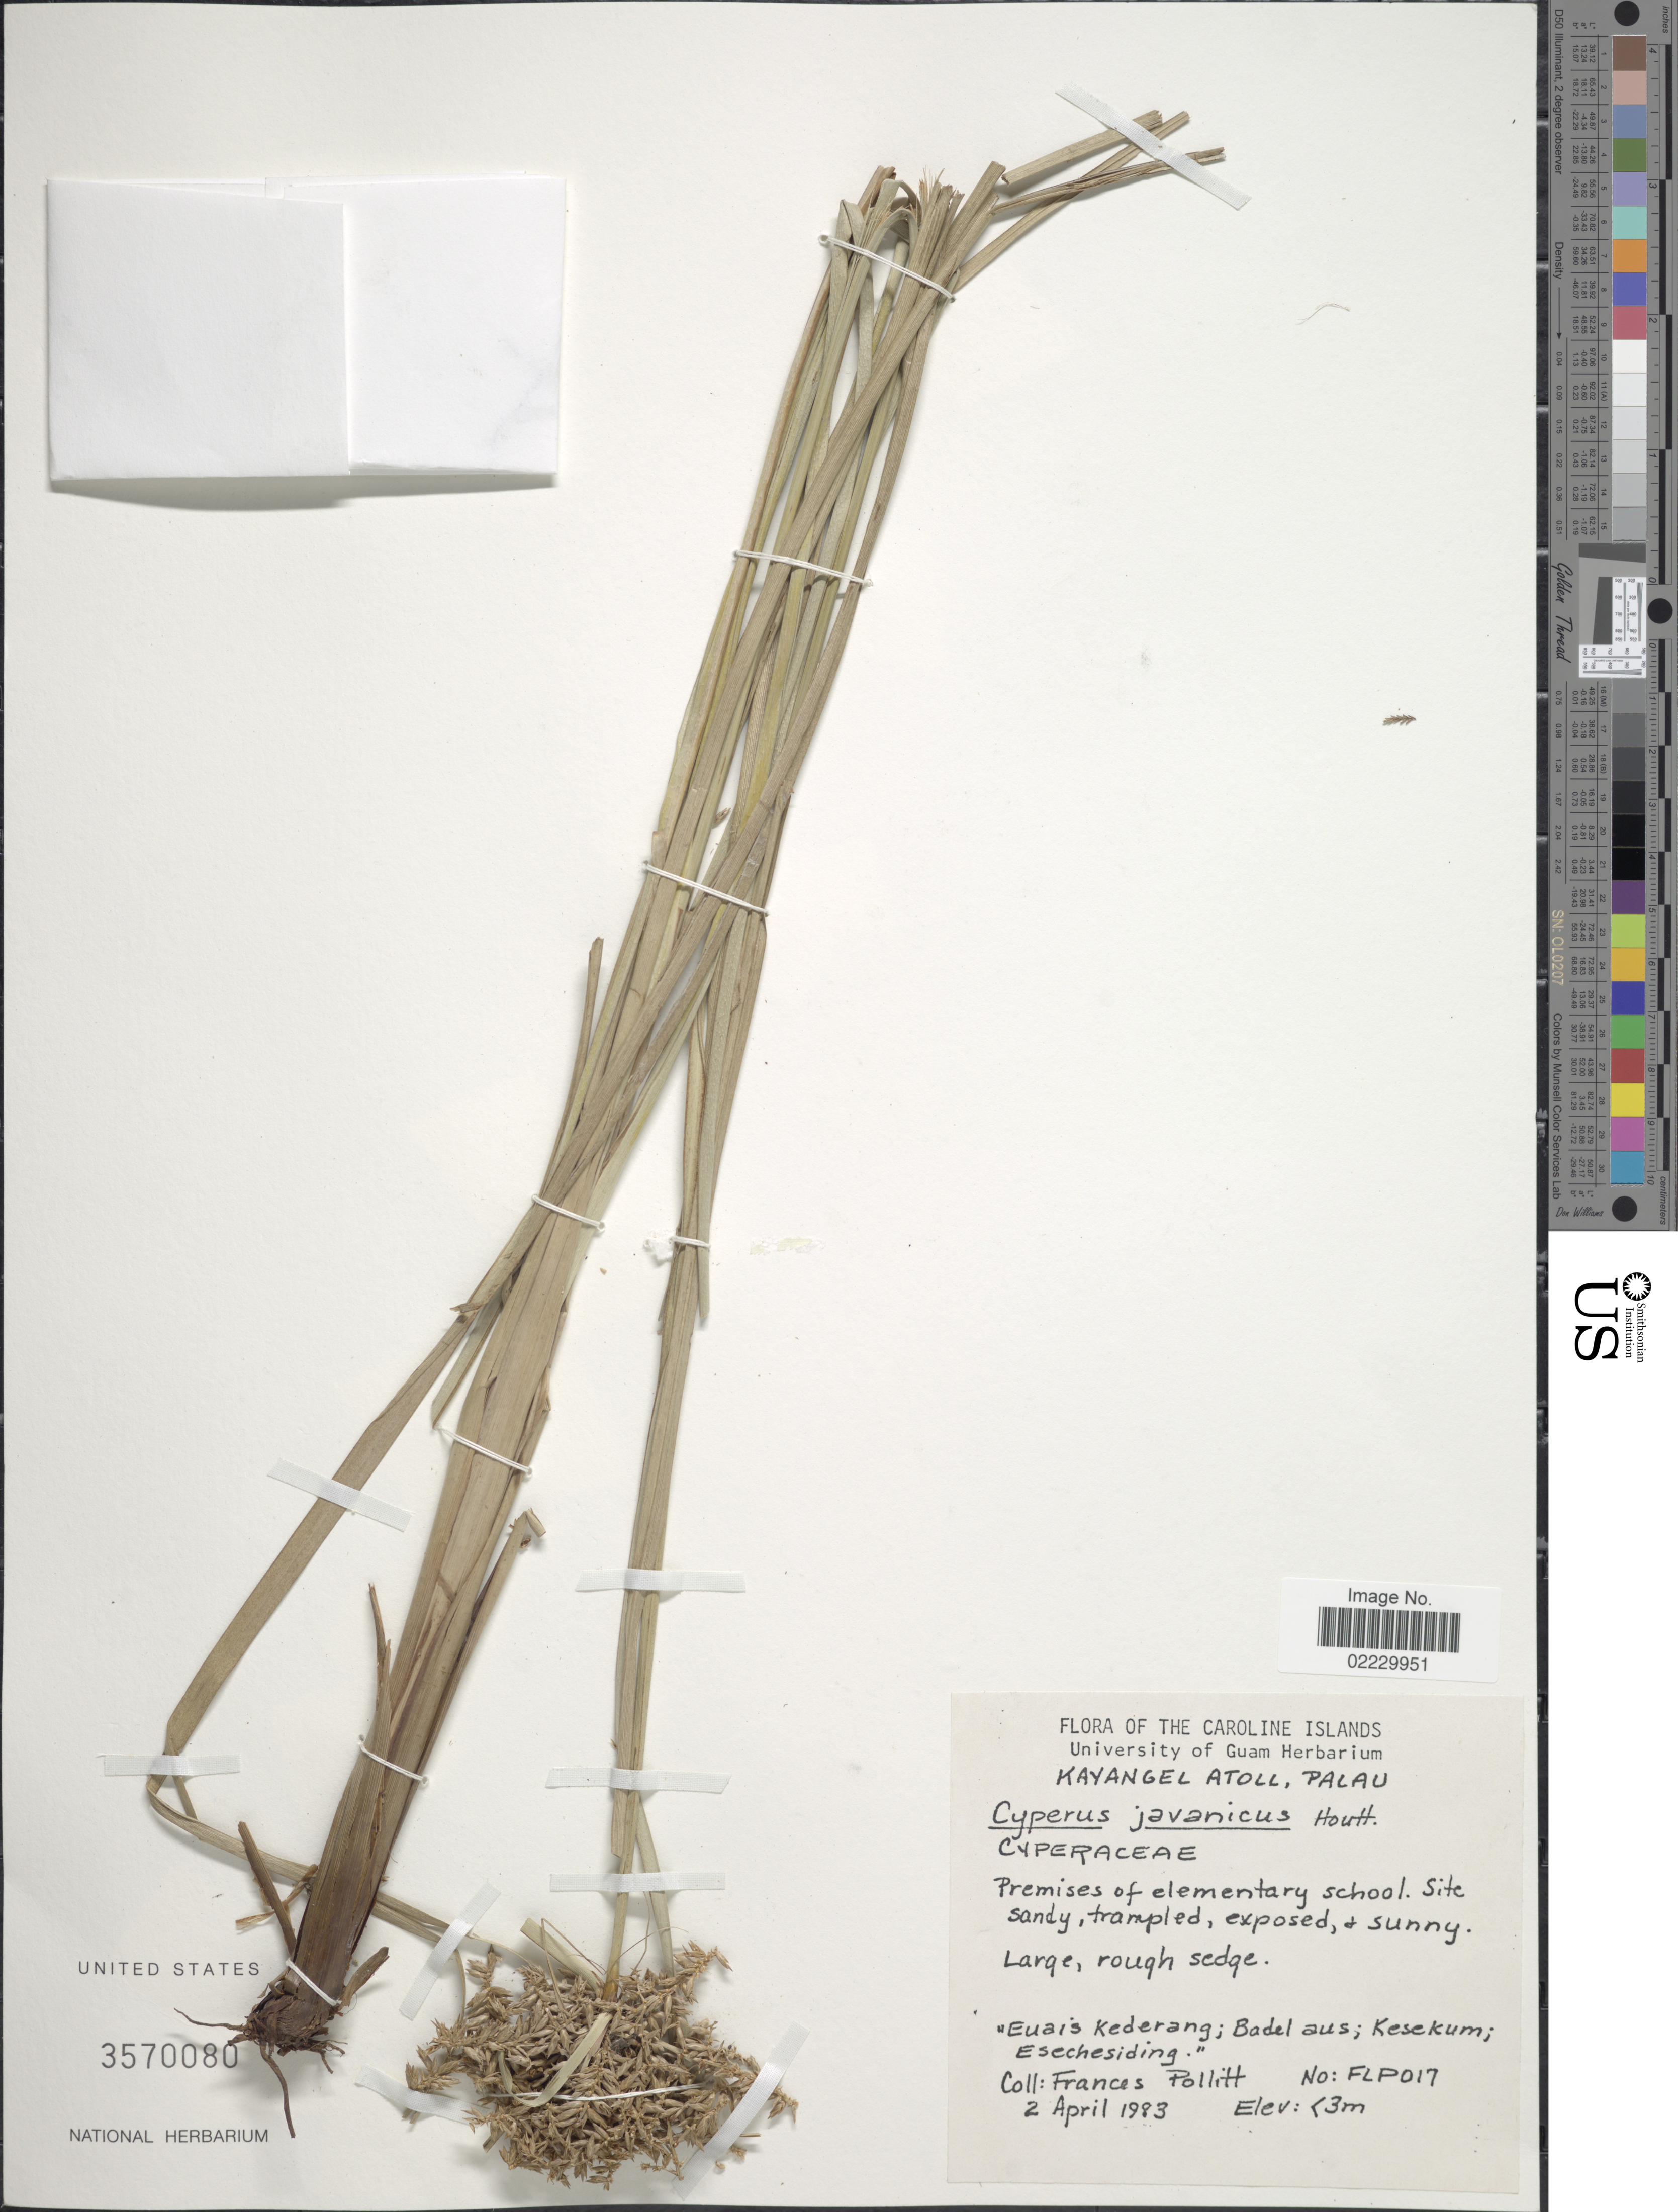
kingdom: Plantae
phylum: Tracheophyta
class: Liliopsida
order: Poales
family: Cyperaceae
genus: Cyperus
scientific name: Cyperus javanicus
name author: Houtt.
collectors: F. Pollitt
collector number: FLP 017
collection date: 1983-04-02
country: Palau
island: Ngcheangel [Kayangel] Atoll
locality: Kayangel Atoll. Palau. "Euais Kederang, Badel aus; Kesekum Esechesiding"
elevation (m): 3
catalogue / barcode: US 3570080